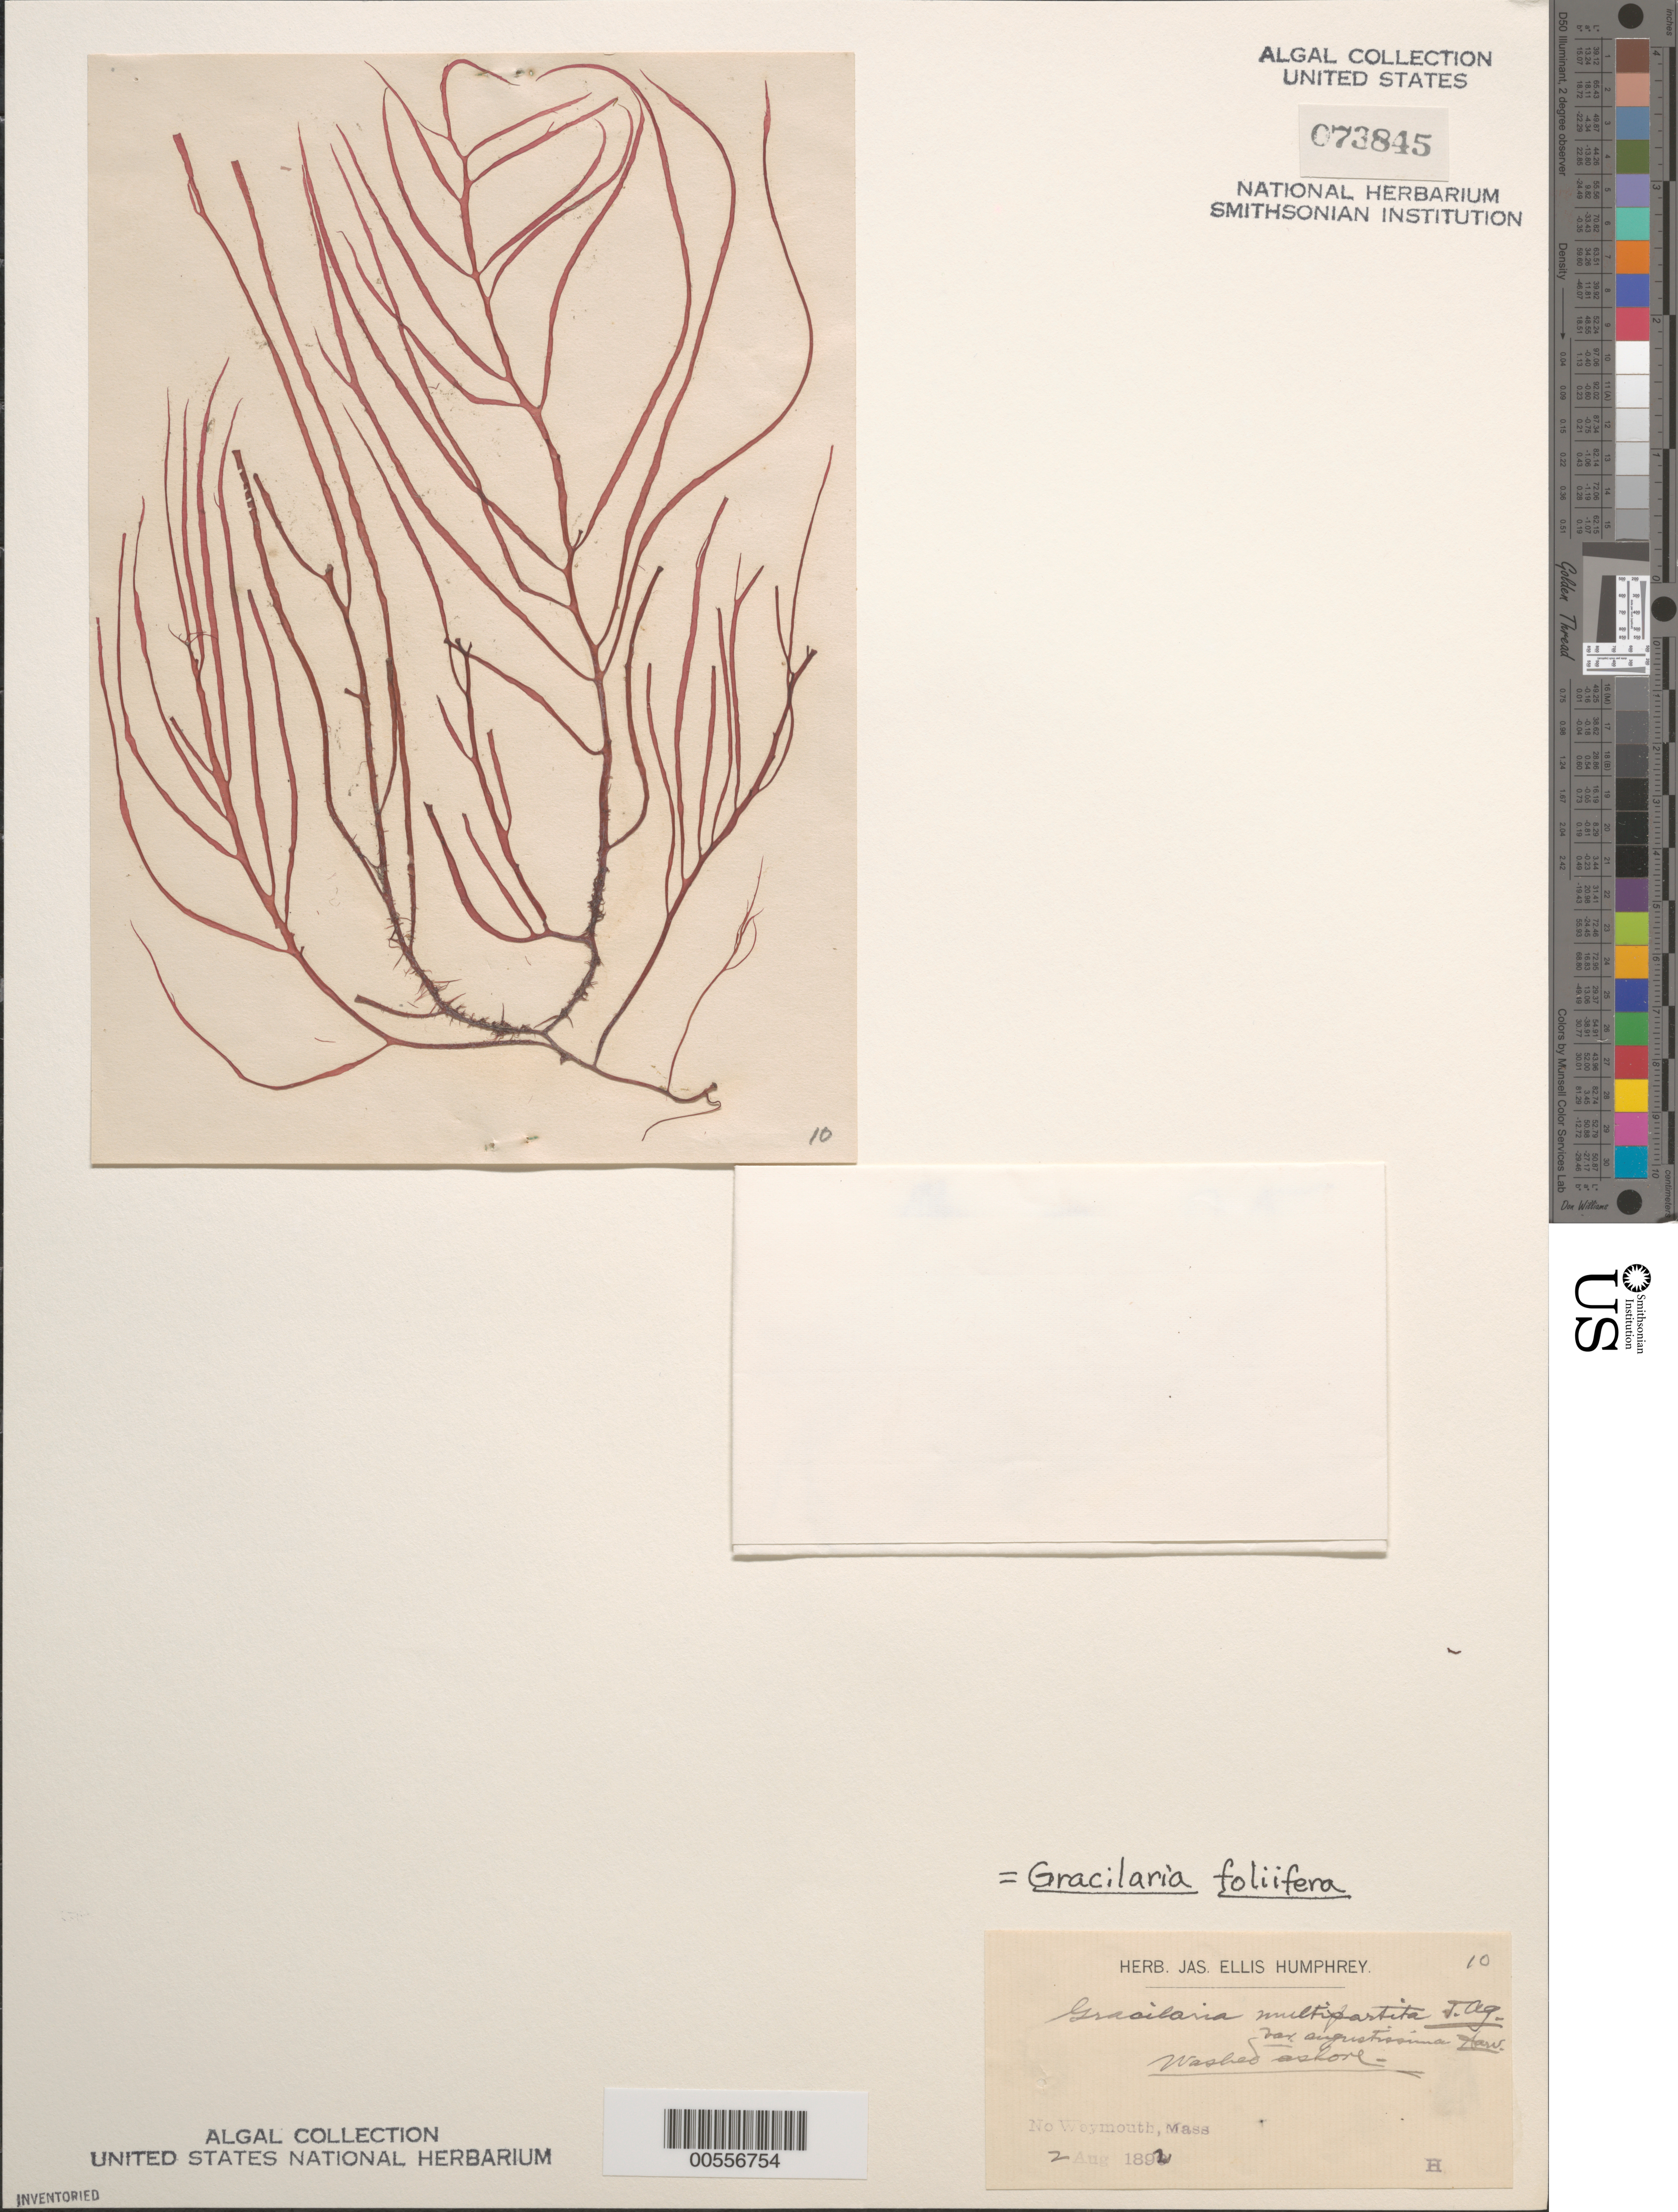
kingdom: Plantae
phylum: Rhodophyta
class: Florideophyceae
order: Gracilariales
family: Gracilariaceae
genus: Gracilaria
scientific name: Gracilaria foliifera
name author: (Forssk.) Børgesen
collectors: J. Humphrey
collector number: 10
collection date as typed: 02 Aug 1892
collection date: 1892-08-02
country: United States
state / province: Massachusetts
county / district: Norfolk County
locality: North Weymouth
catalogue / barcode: US 73845